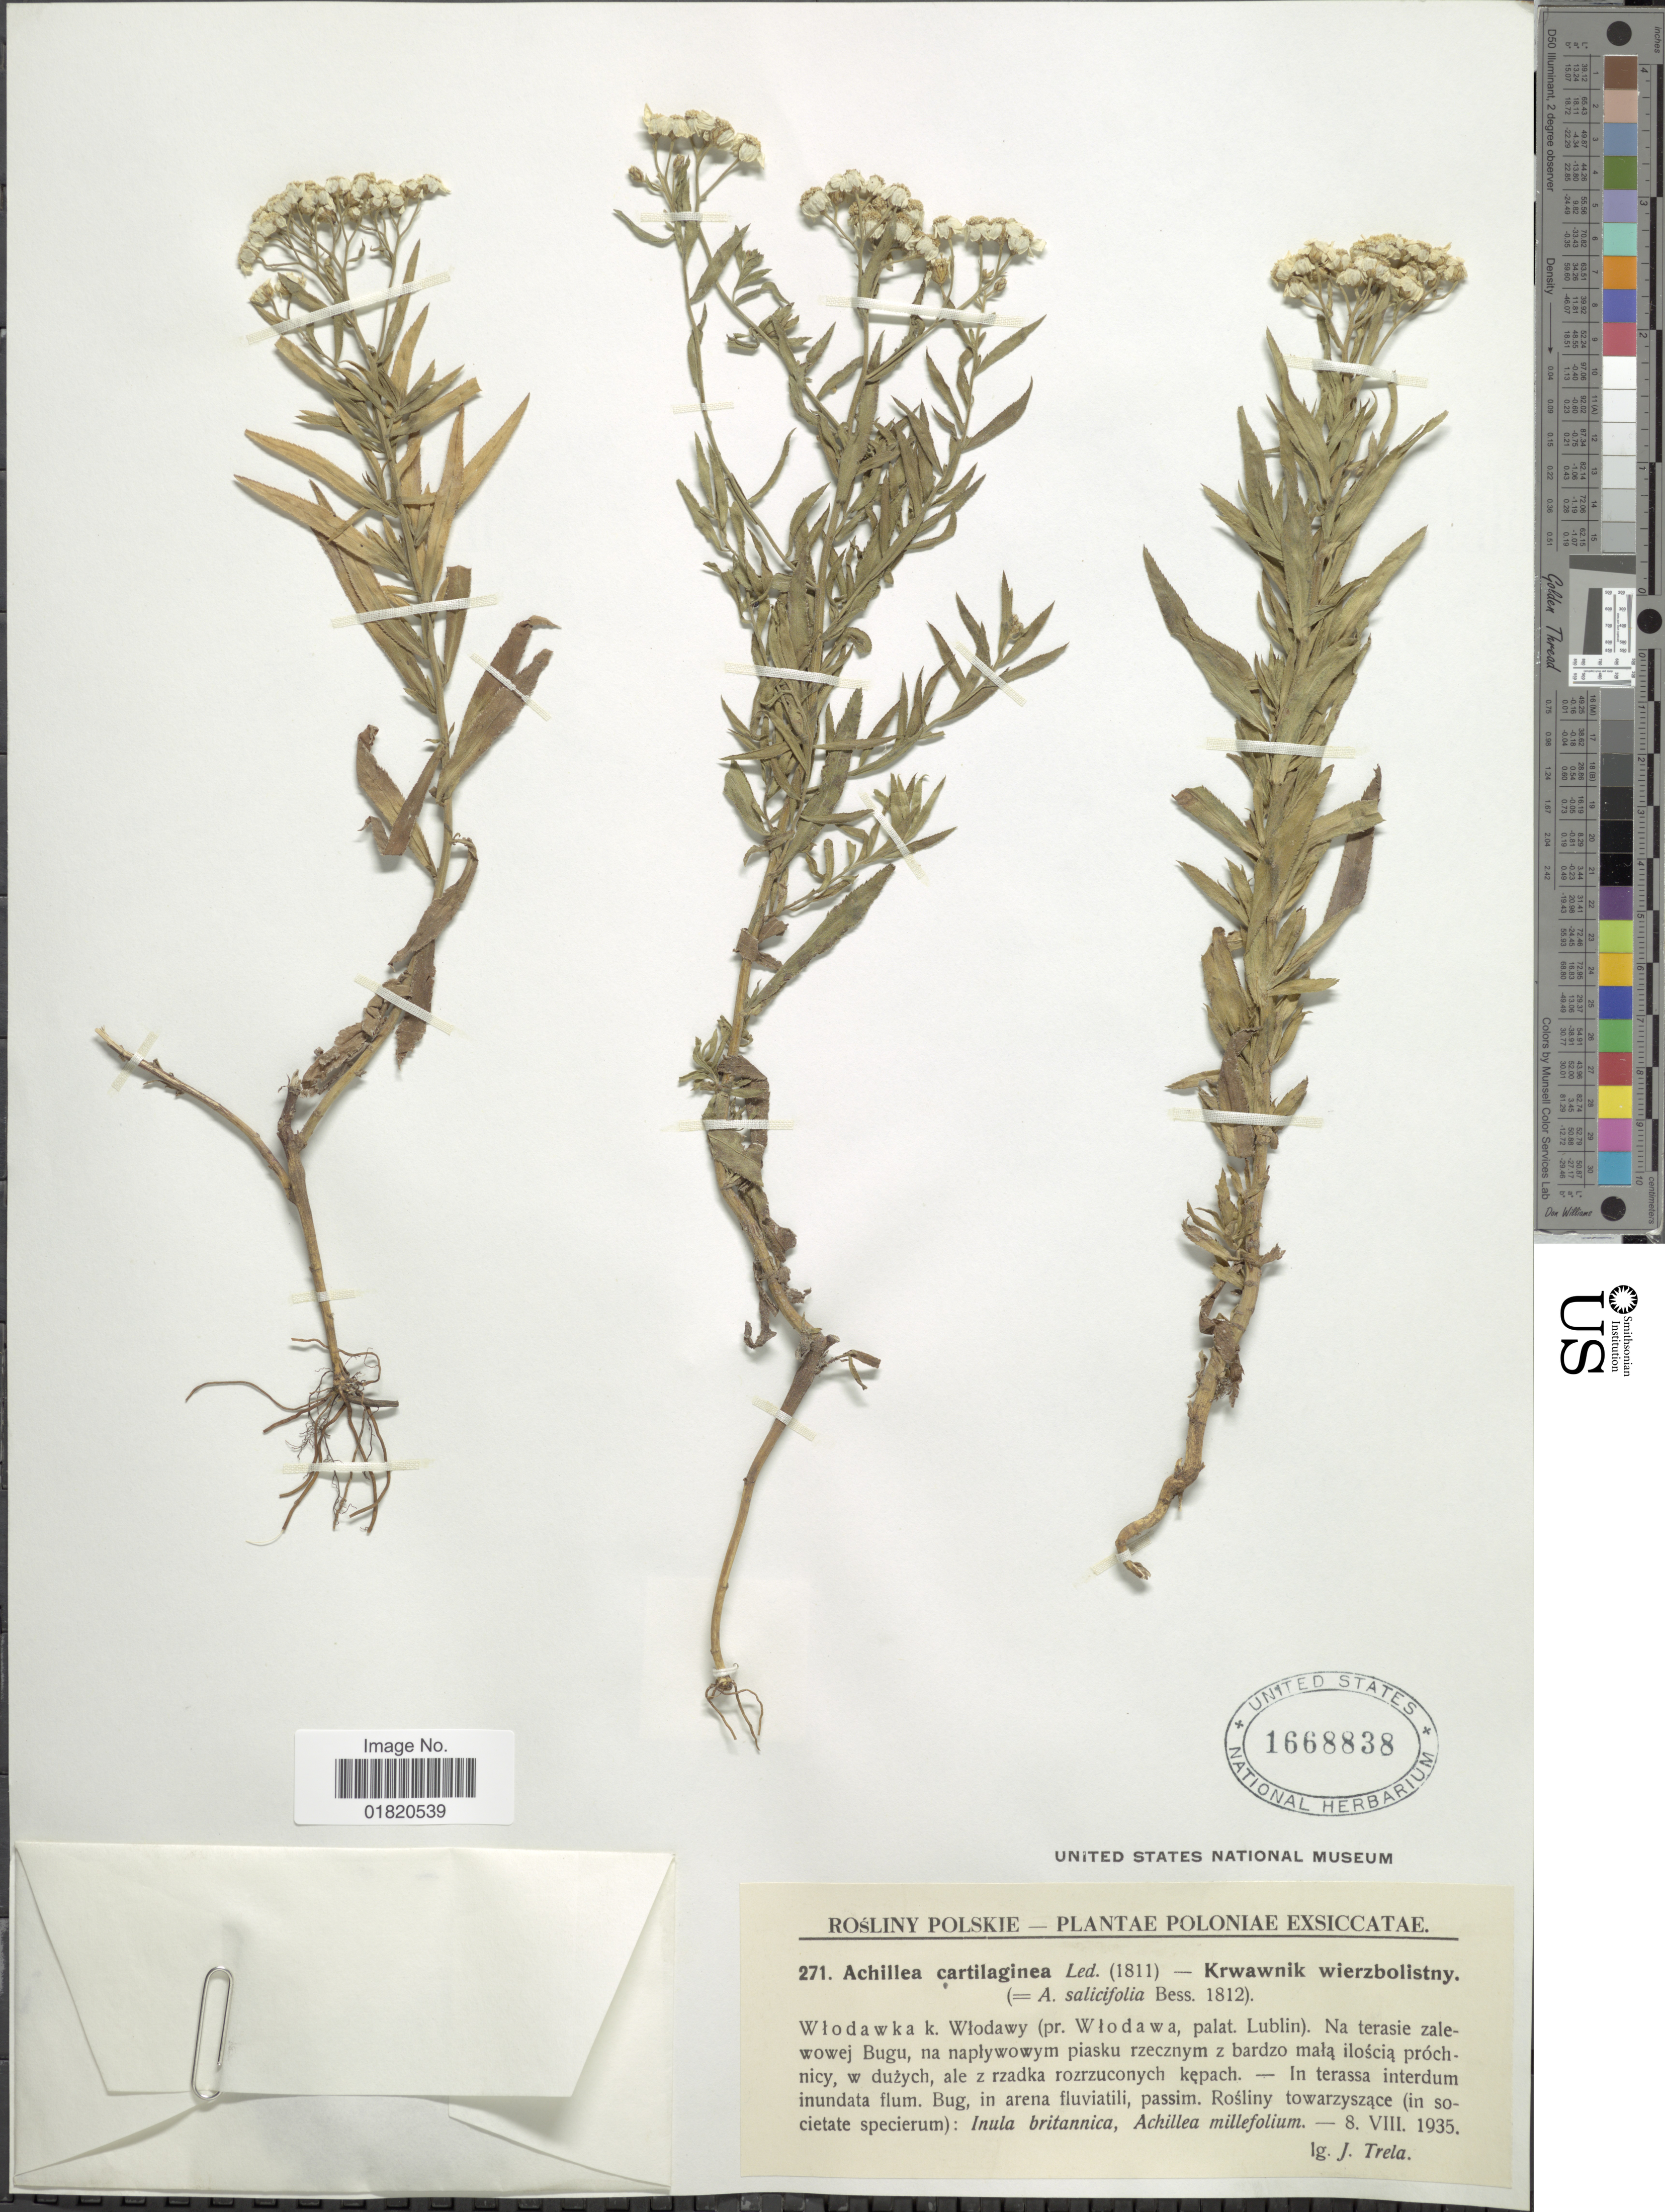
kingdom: Plantae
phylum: Tracheophyta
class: Magnoliopsida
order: Asterales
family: Asteraceae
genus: Achillea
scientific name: Achillea cartilaginea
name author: L.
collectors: J. Trela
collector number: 271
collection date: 1935-08-08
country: Poland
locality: Rosliny Polskie. Wlodawka k. Wlodawy (pr. Wlodawa, palat. Lublin) [unsure placement]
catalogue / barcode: US 1668838